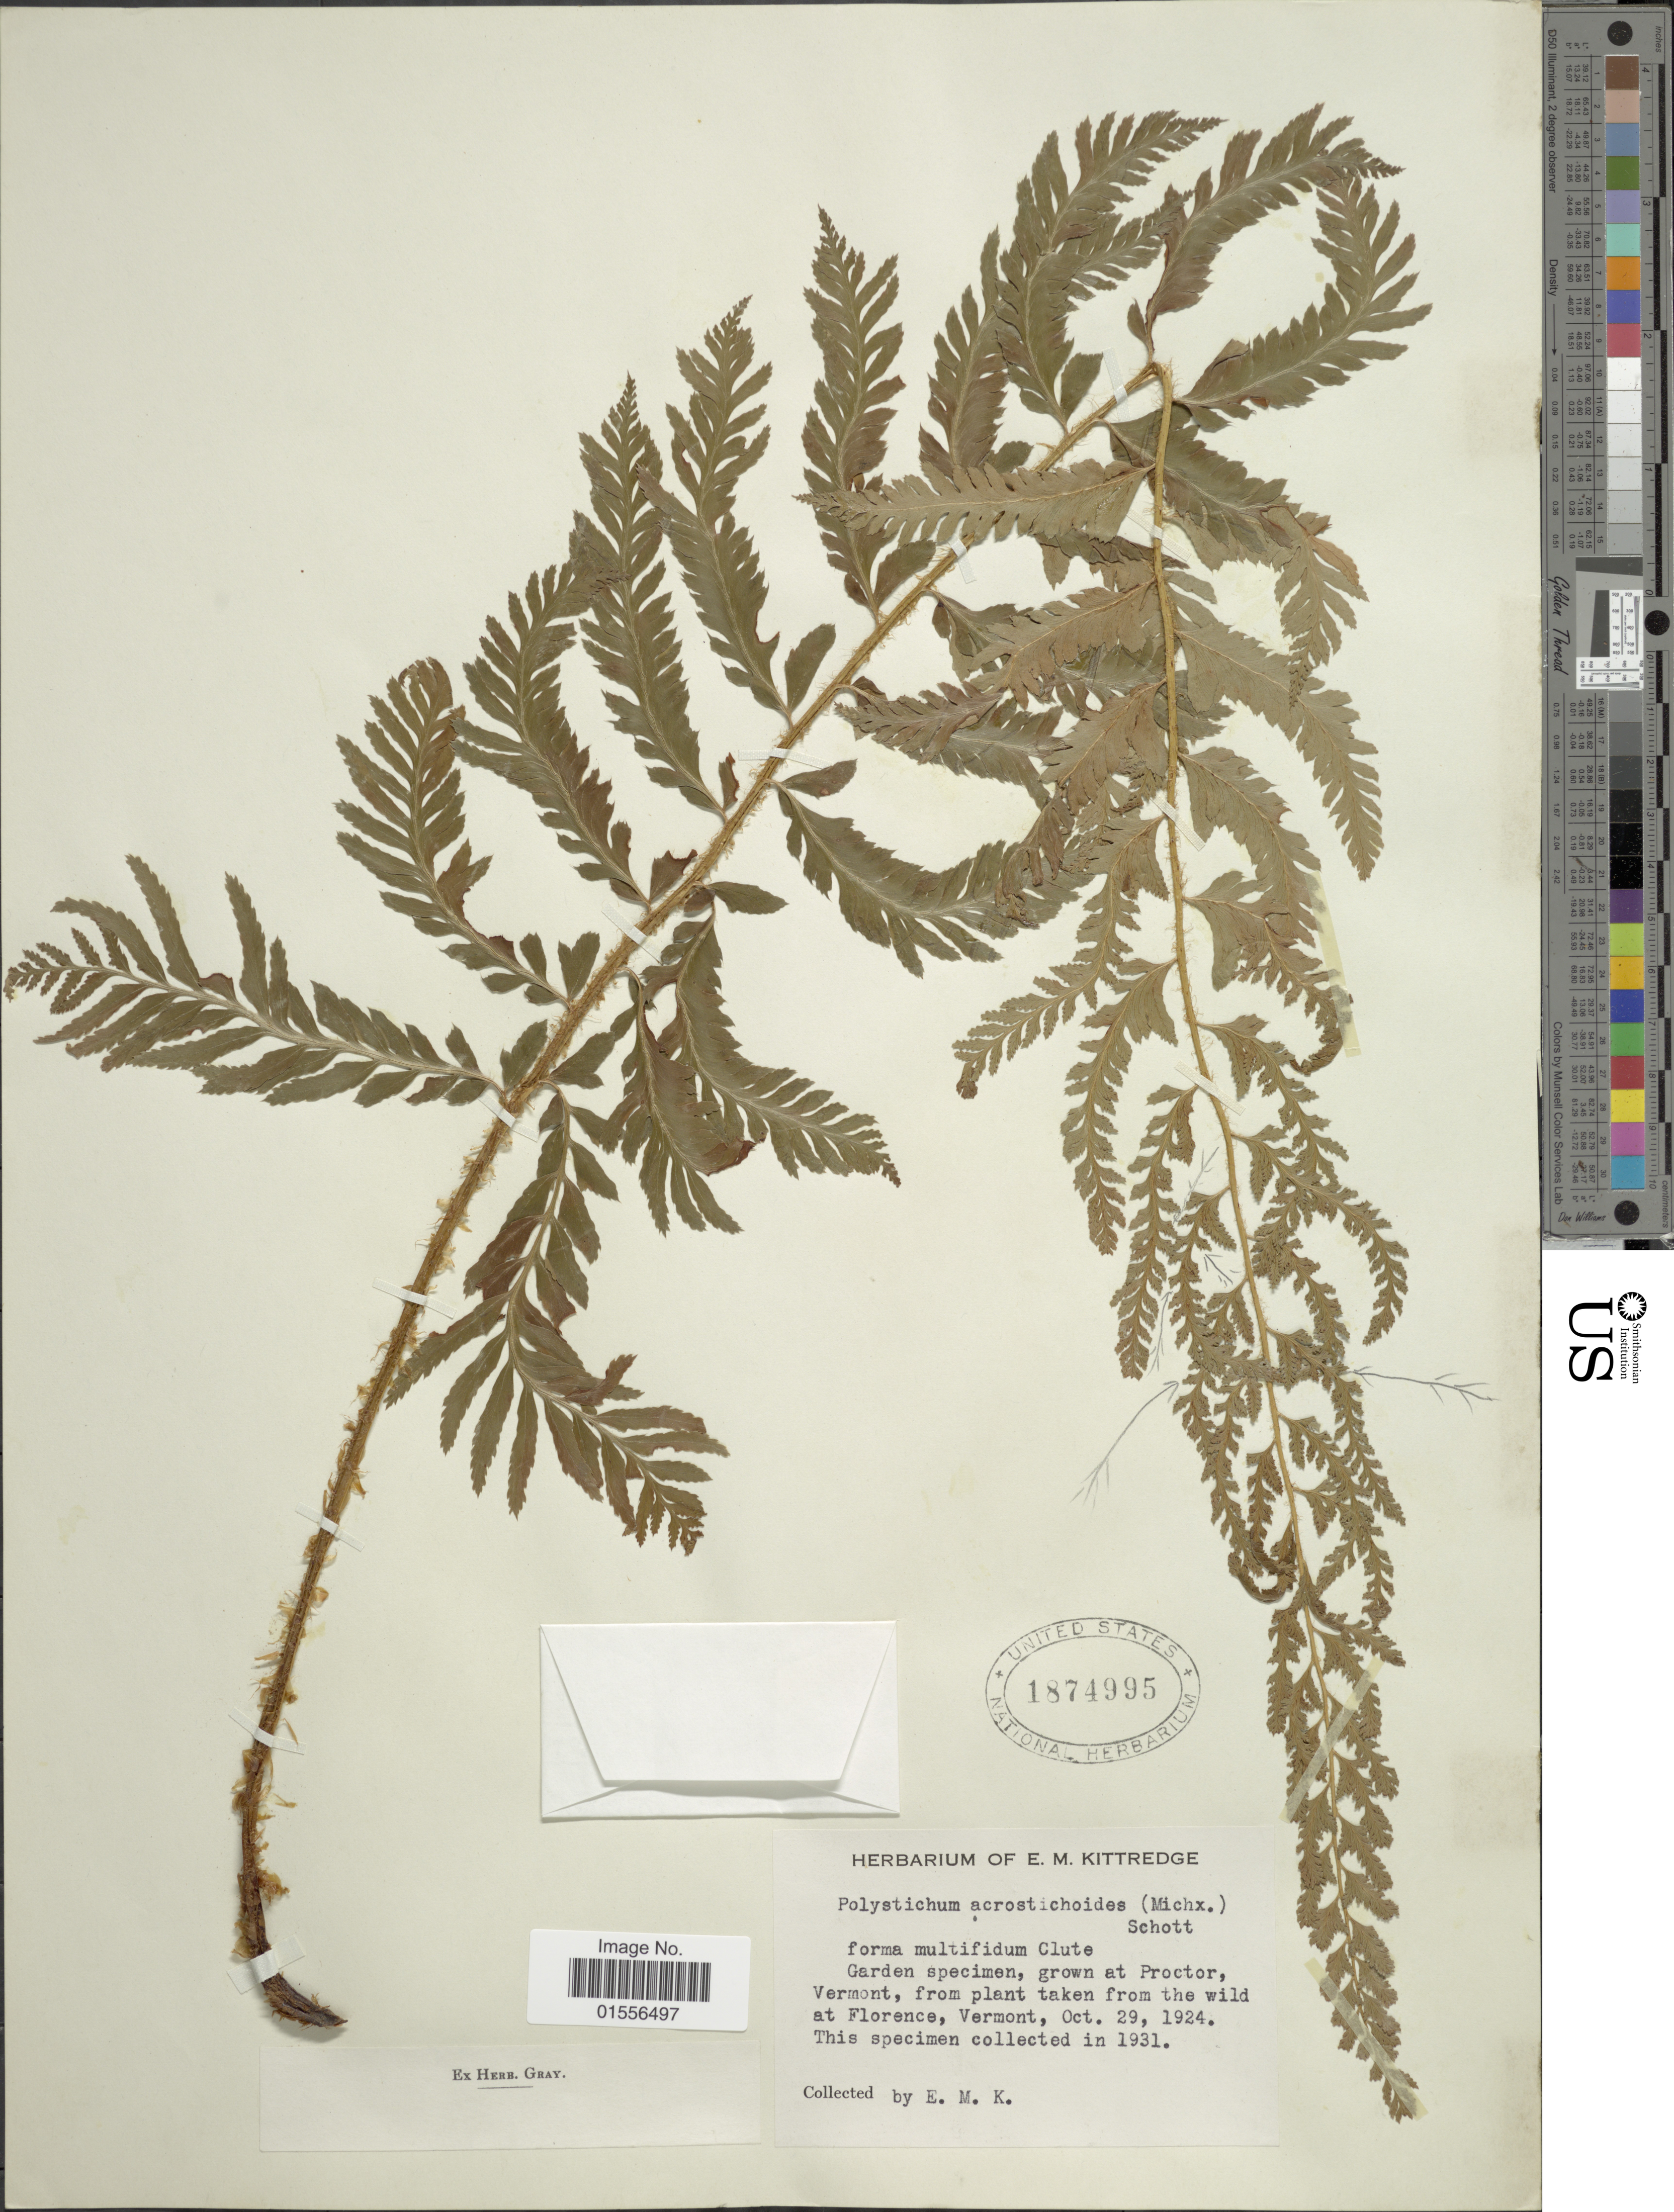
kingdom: Plantae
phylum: Tracheophyta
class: Polypodiopsida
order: Polypodiales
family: Dryopteridaceae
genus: Polystichum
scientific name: Polystichum acrostichoides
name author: (Michx.) Schott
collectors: E. Kittredge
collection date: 1924-10-29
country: United States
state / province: Vermont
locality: Garden specimen, grown at Proctor, Vermont , from plant taken from the wild at Florence, Vermont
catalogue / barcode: US 1874995